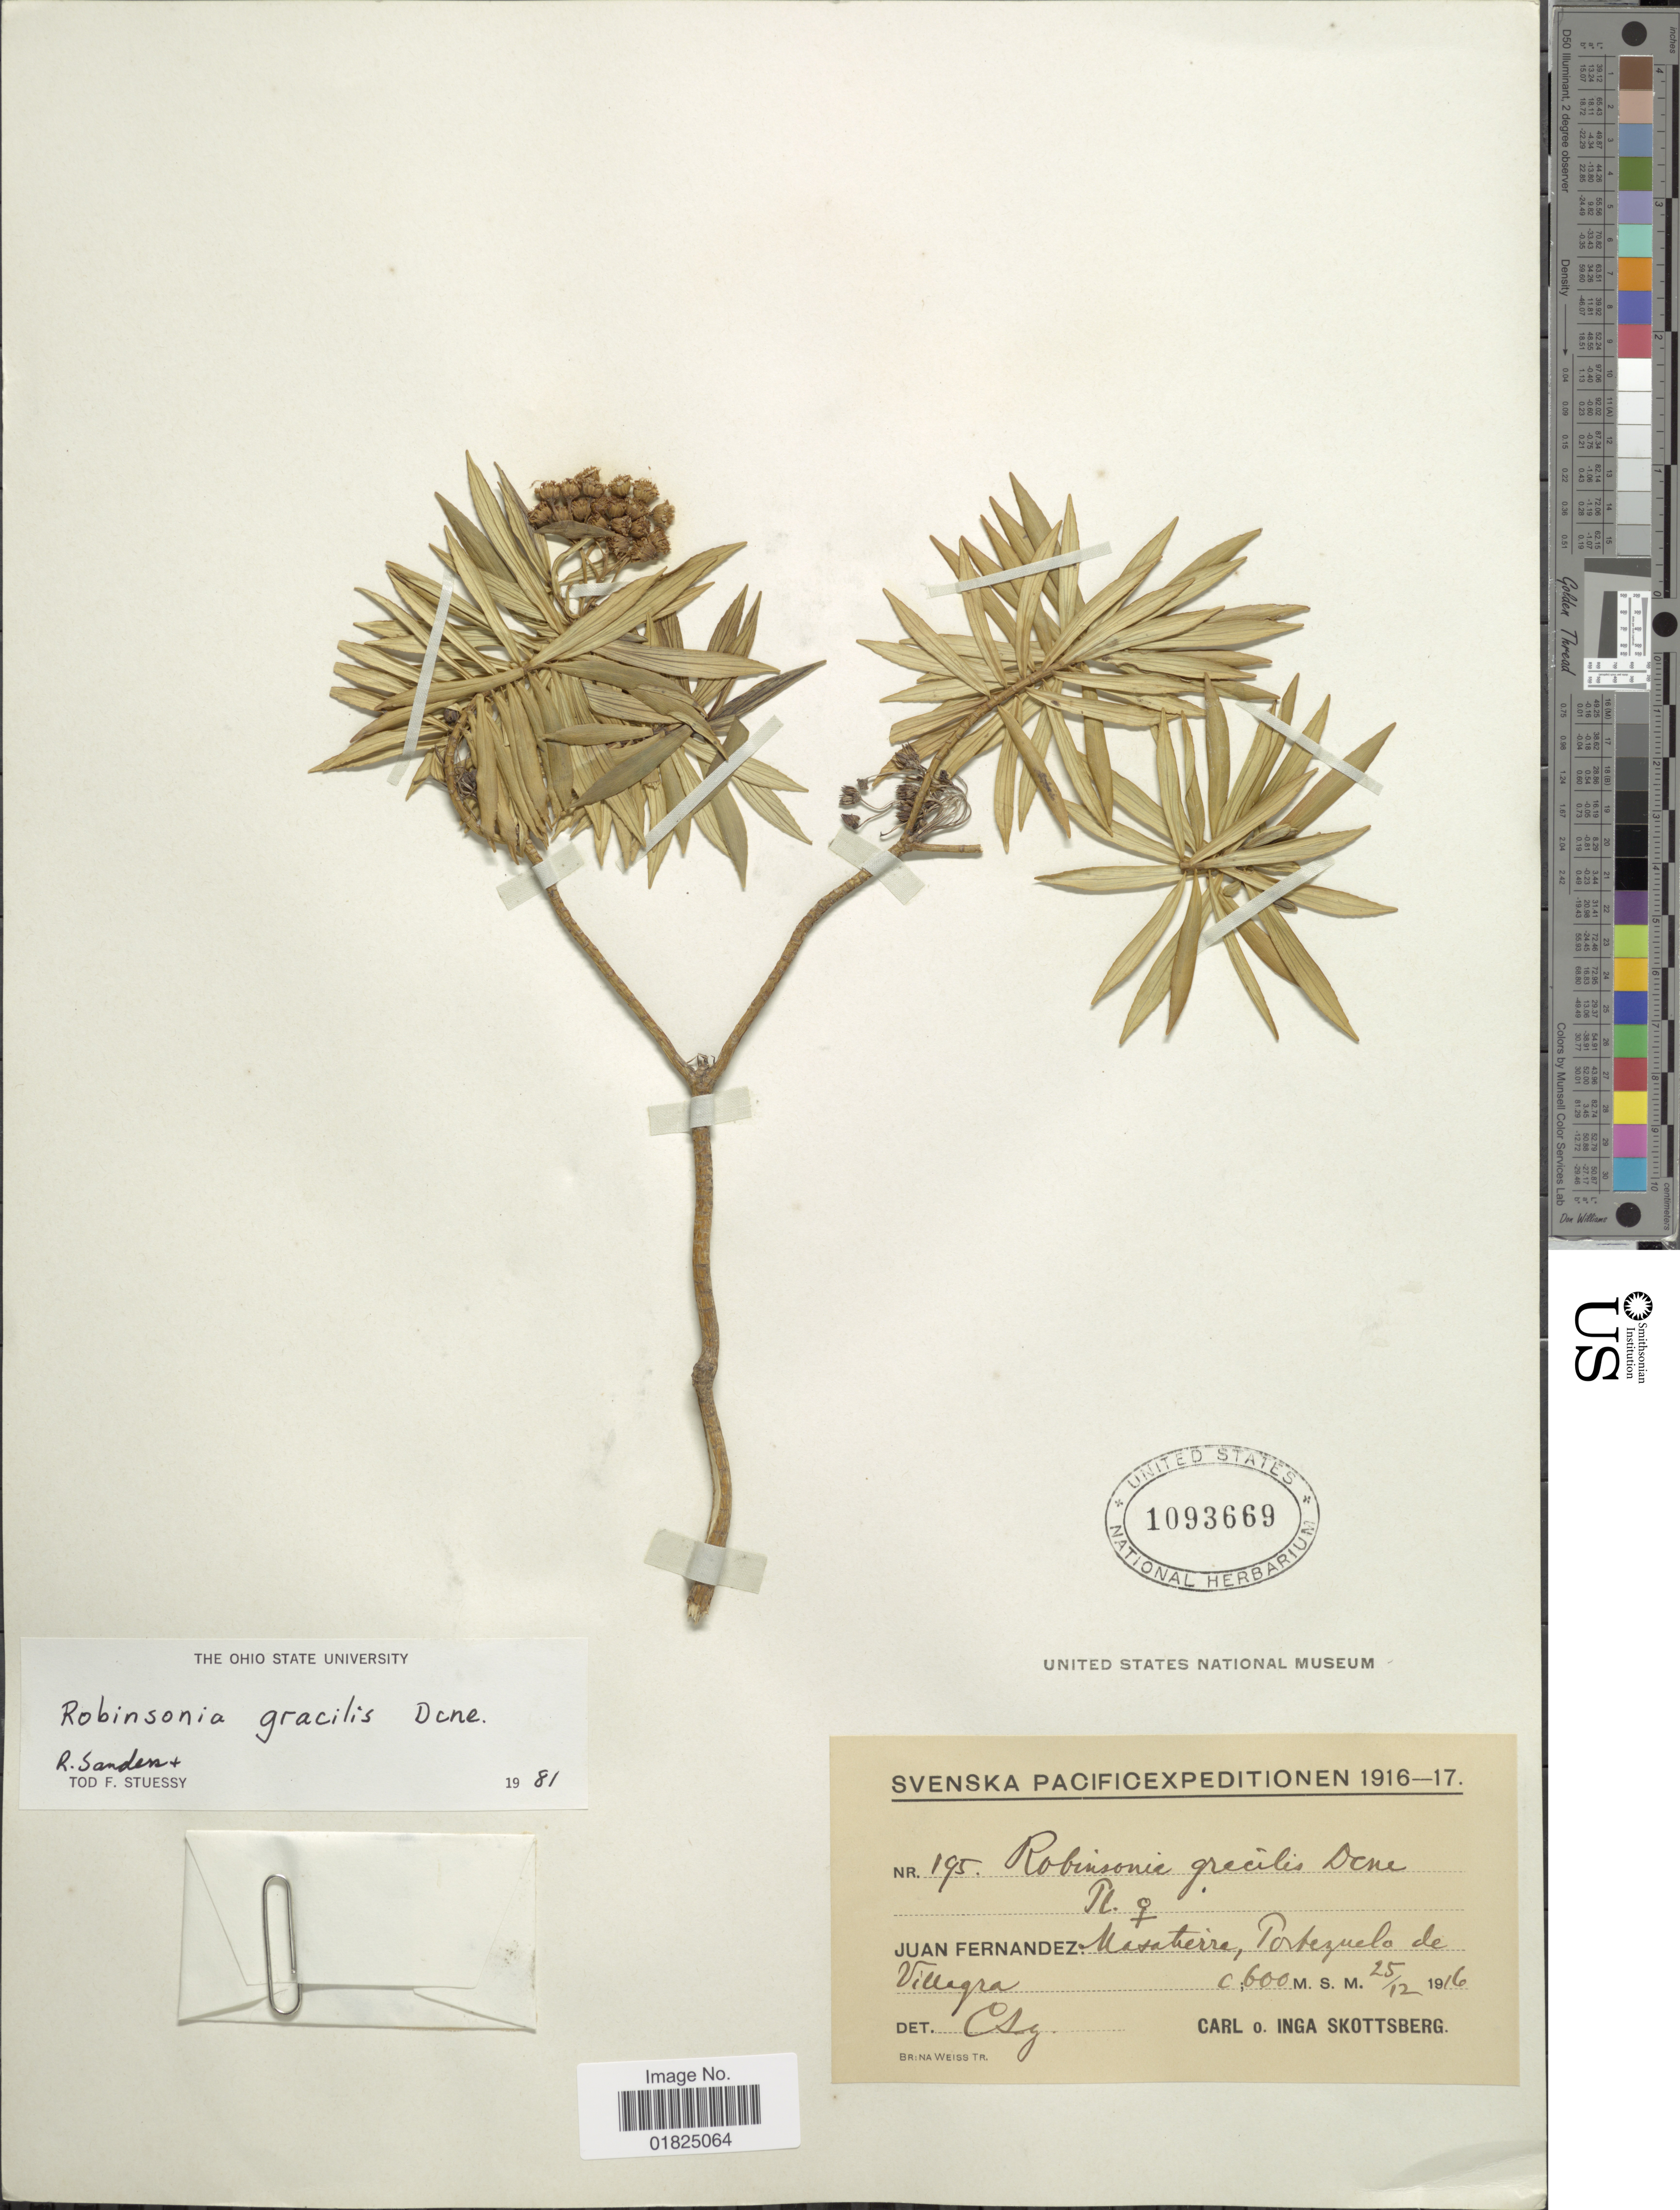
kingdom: Plantae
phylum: Tracheophyta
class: Magnoliopsida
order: Asterales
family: Asteraceae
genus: Robinsonia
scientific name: Robinsonia gracilis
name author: Decne.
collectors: C. Skottsberg & I. Skottsberg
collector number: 195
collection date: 1916-12-25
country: Chile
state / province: Valparaíso (V)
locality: Juan Fernandez: Masatierra, Portezuelo de Villegra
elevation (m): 600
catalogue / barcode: US 1093669